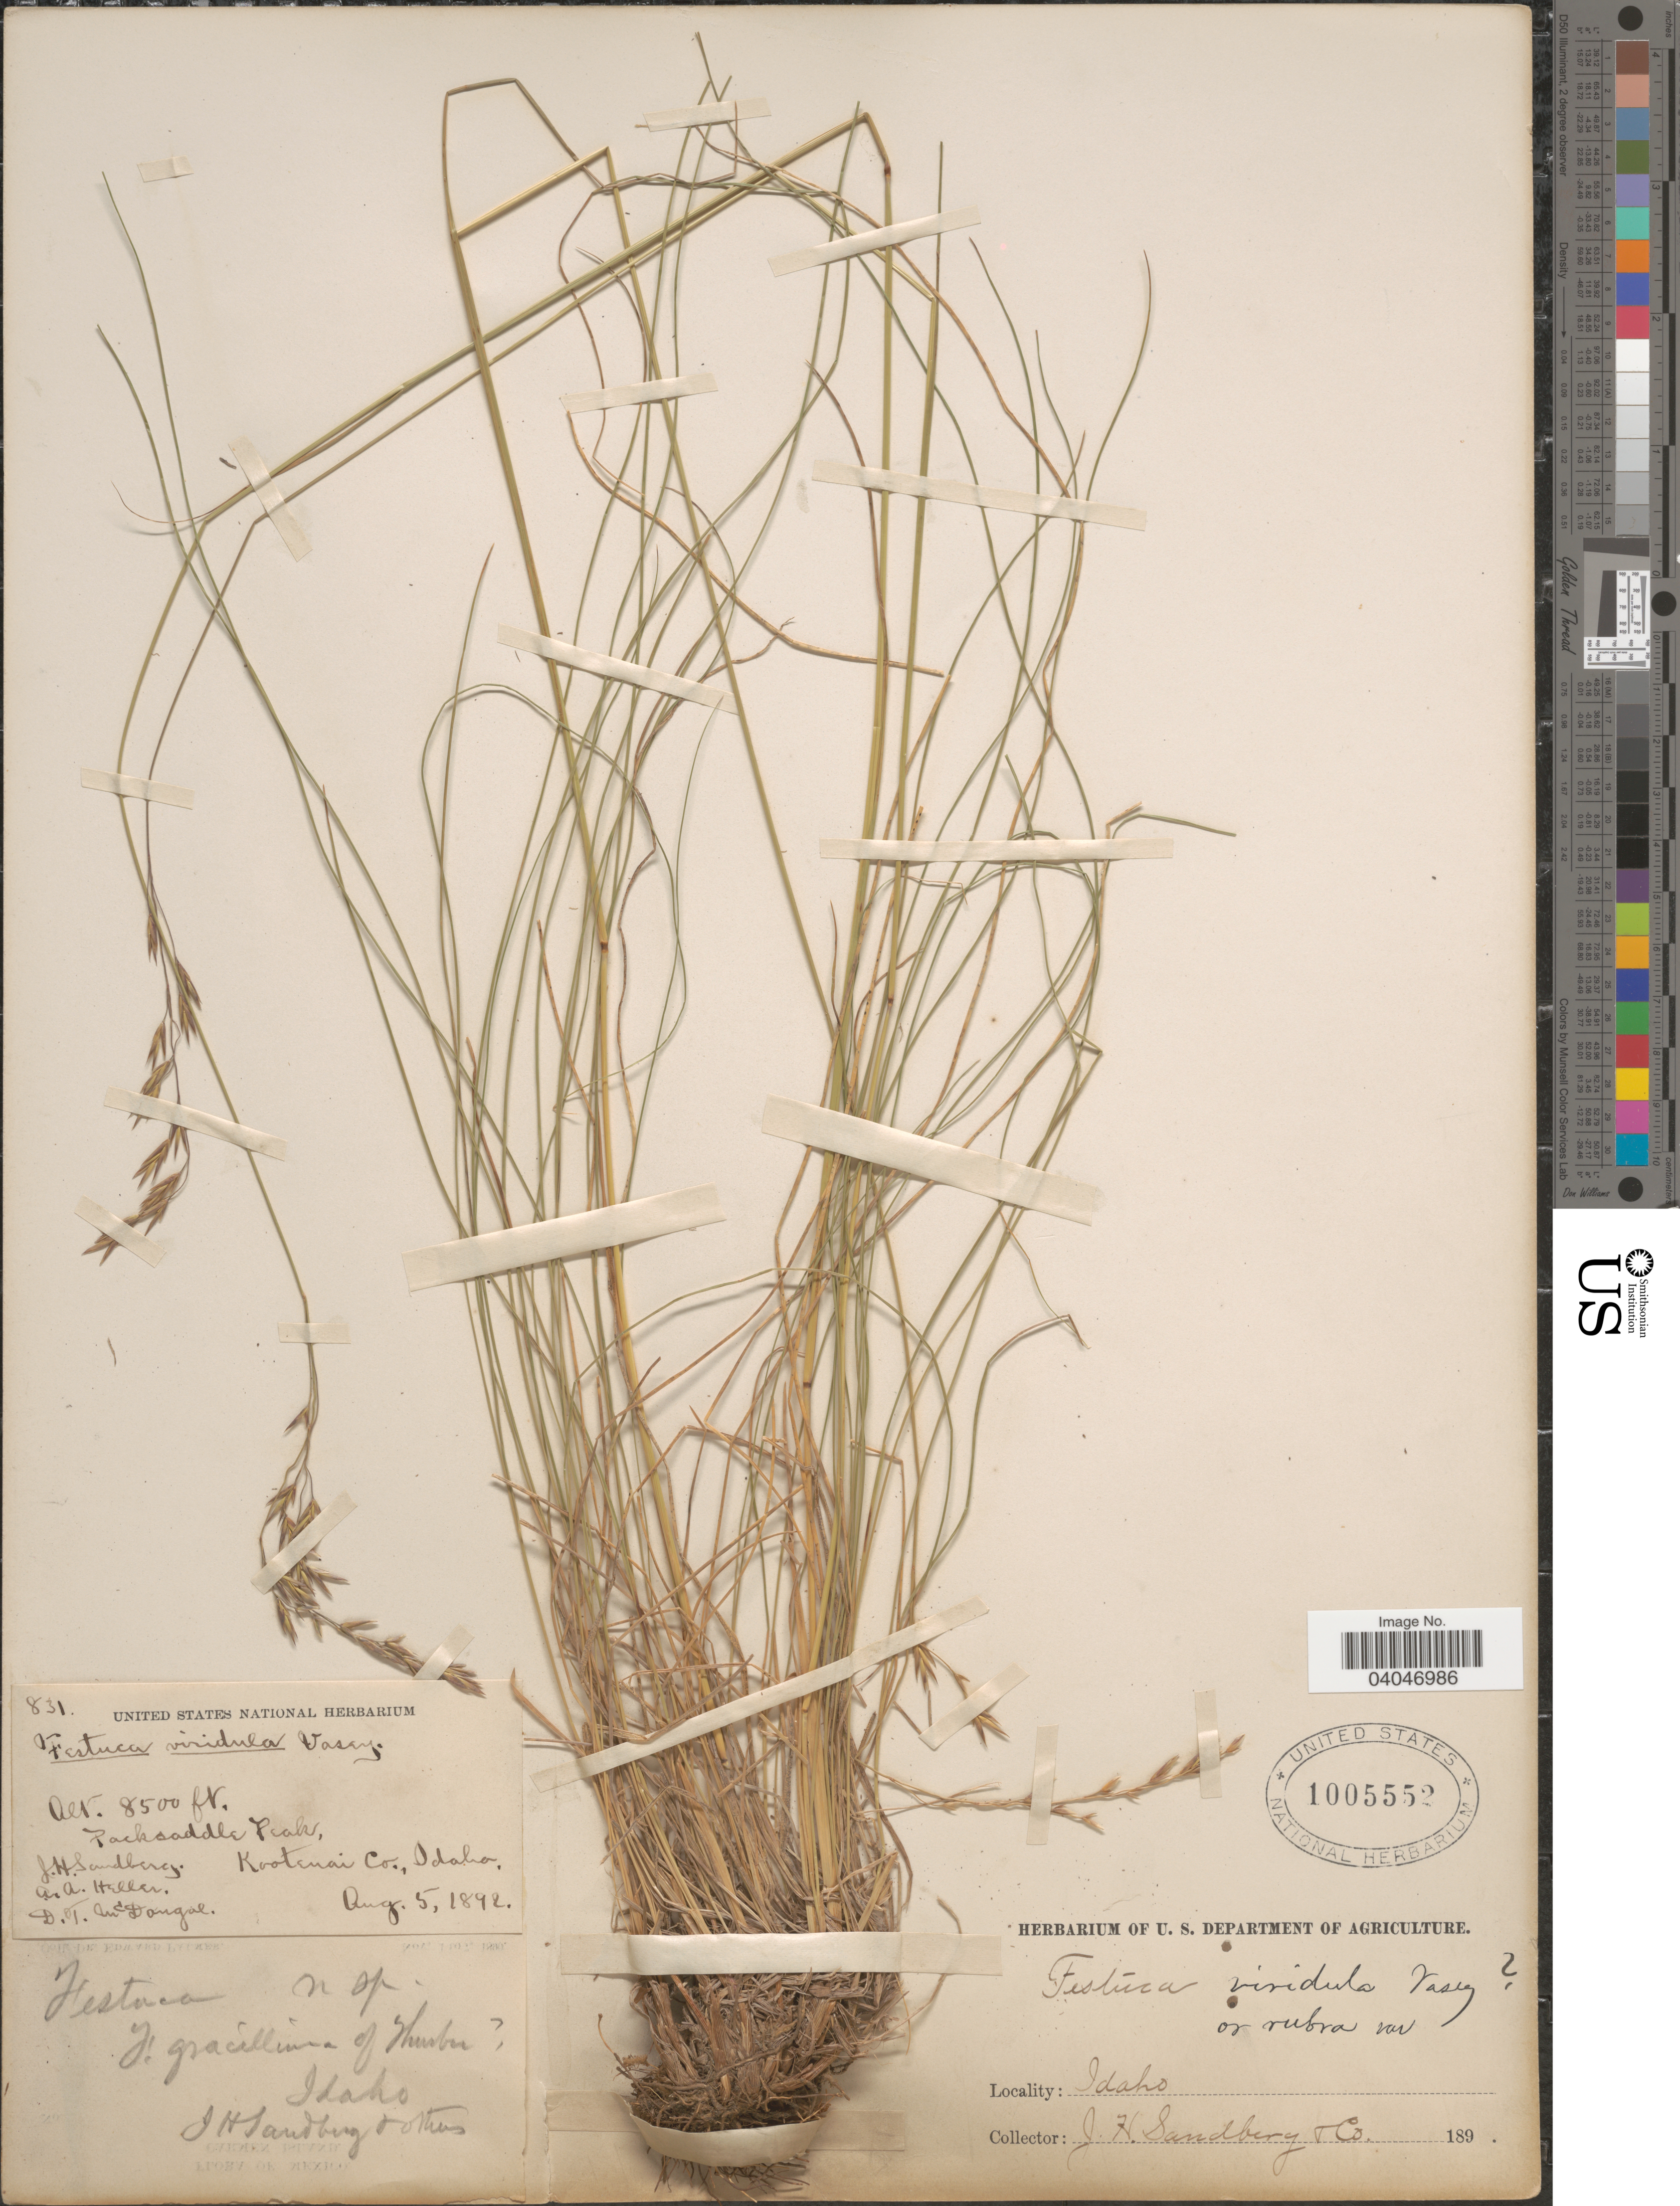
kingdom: Plantae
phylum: Tracheophyta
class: Liliopsida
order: Poales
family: Poaceae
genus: Festuca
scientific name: Festuca viridula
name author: Vasey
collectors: J. H. Sandberg, A. A. Heller & D. McDougal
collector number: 831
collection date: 1892-08-05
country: United States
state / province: Idaho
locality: Packsaddle Peak, Kootenai Co.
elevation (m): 2591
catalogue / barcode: US 1005552